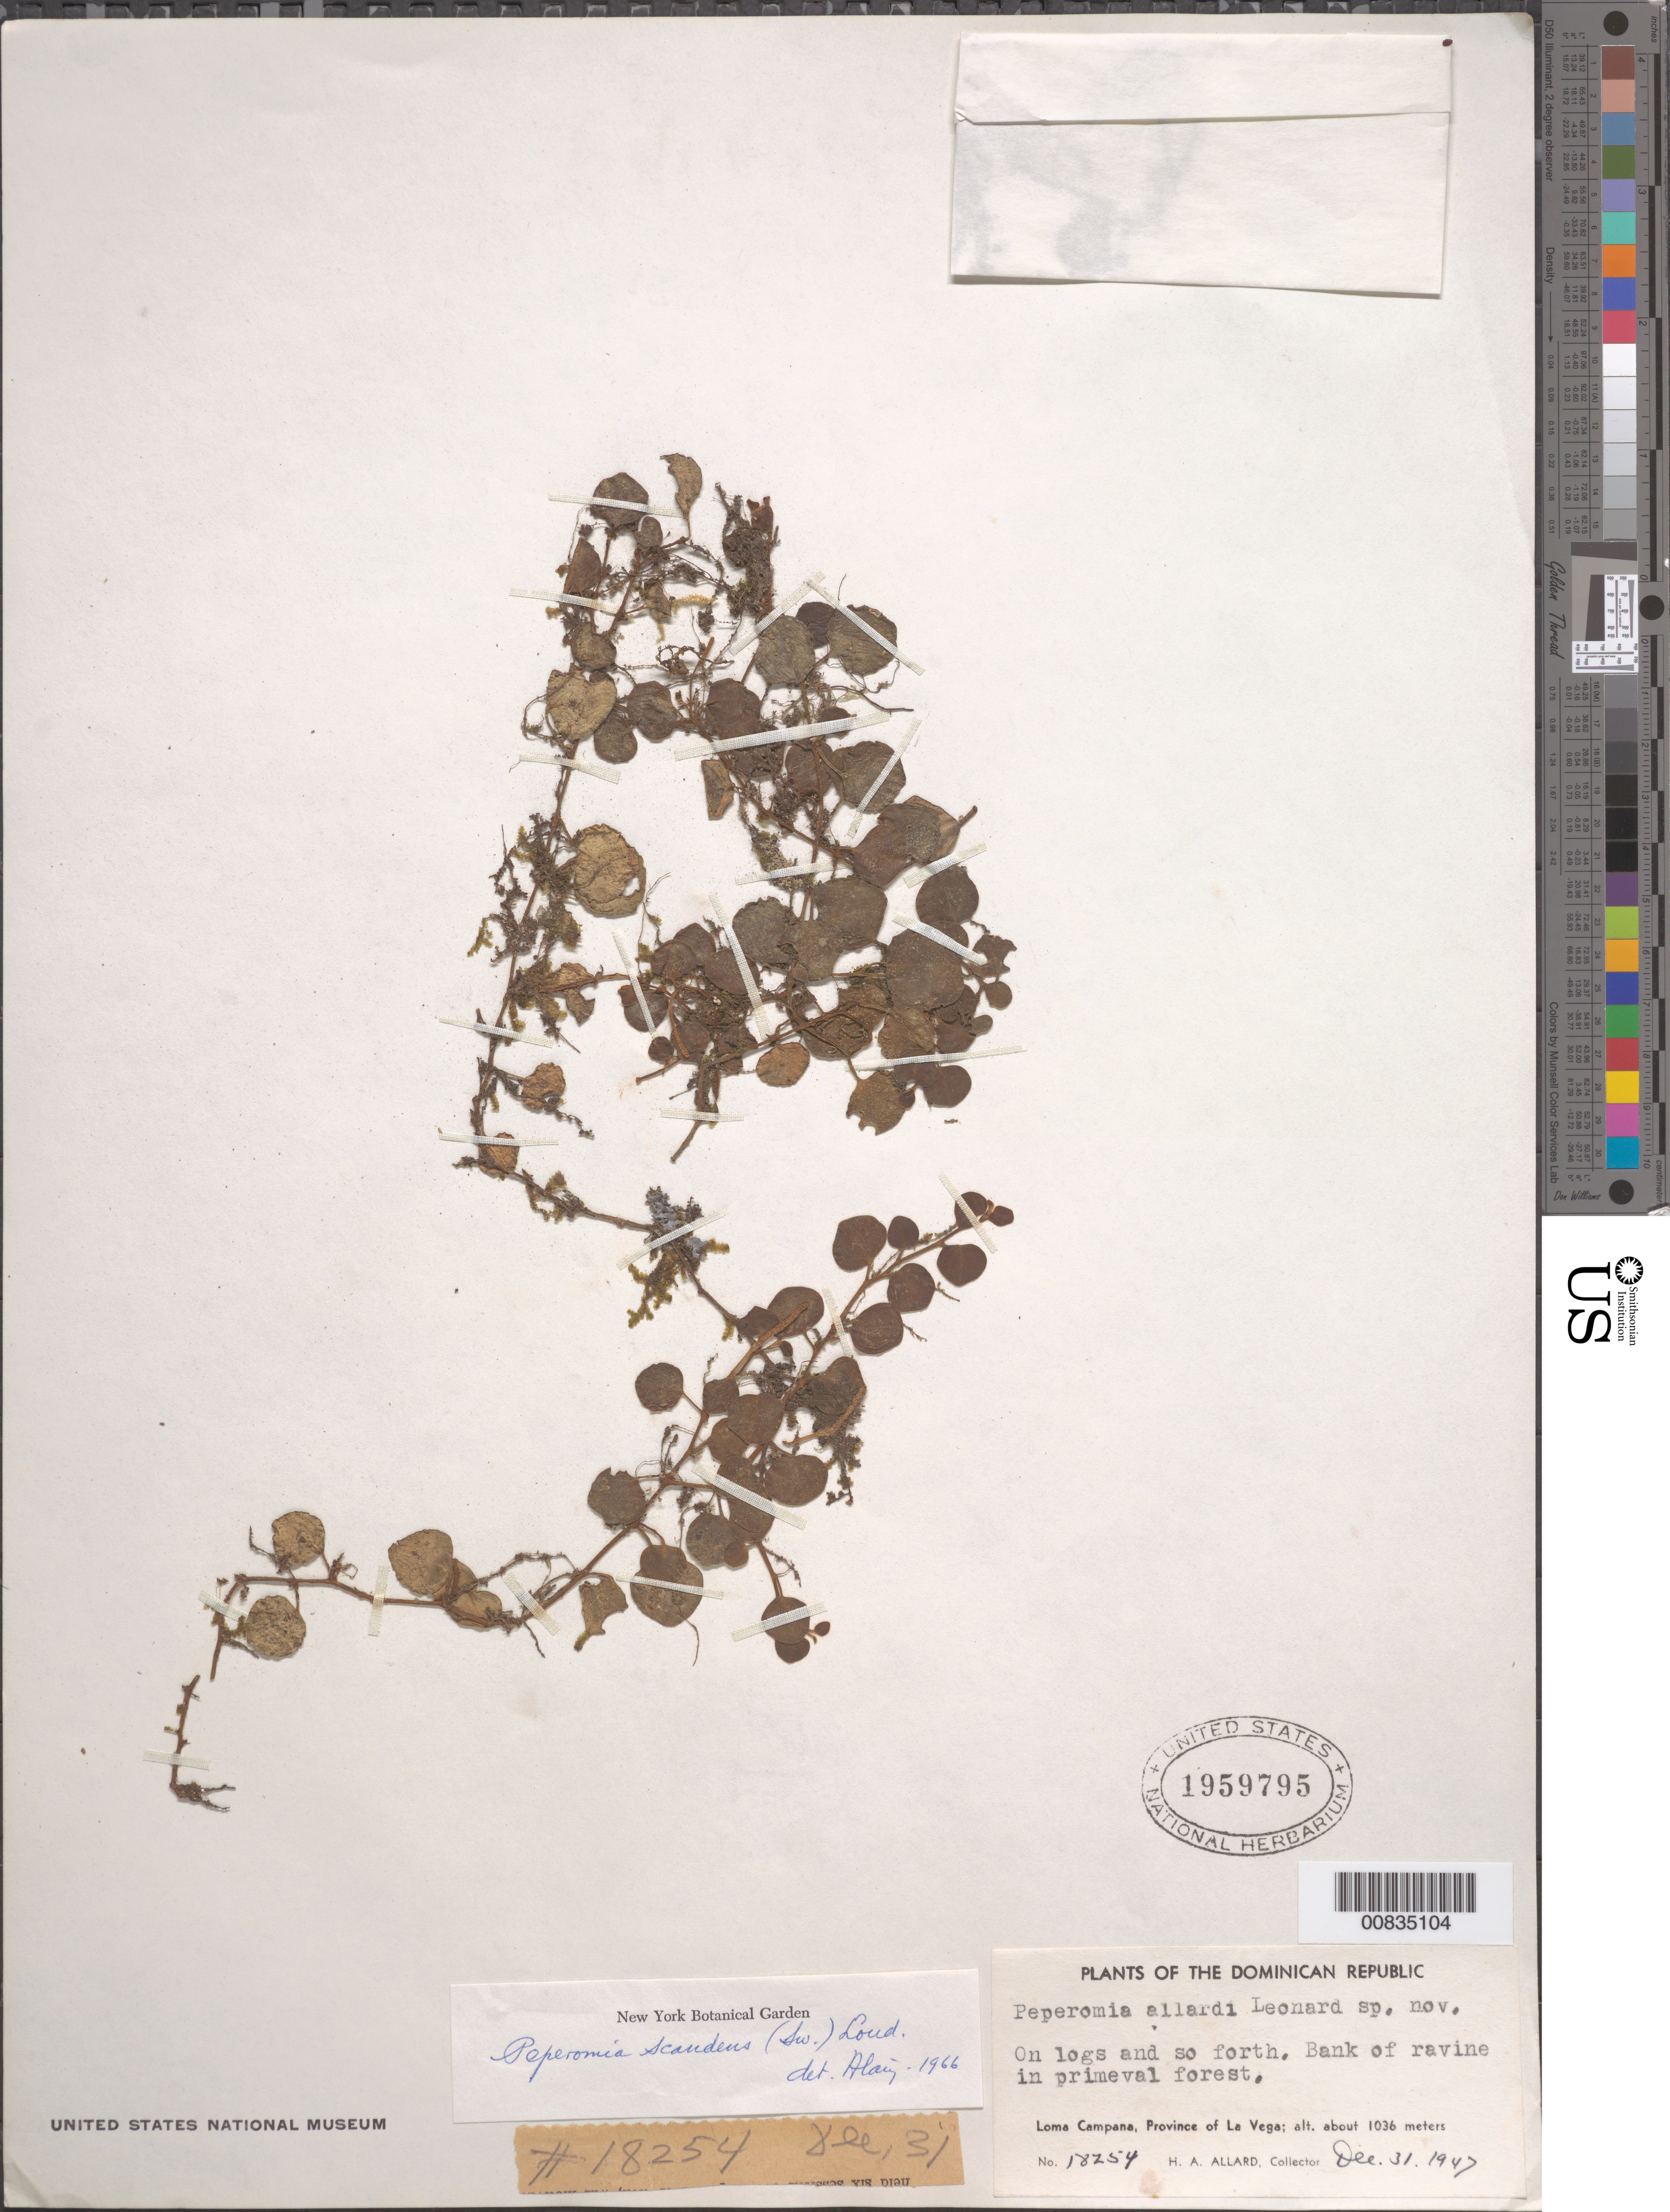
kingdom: Plantae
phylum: Tracheophyta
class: Magnoliopsida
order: Piperales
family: Piperaceae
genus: Peperomia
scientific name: Peperomia serpens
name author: (Sw.) Loudon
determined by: Liogier, Alain H.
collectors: H. A. Allard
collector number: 18254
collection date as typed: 31 Dec 1947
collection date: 1947-12-31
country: Dominican Republic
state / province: La Vega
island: Hispaniola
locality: Loma Campana.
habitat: On logs and so forth. Bank of ravine in primeval forest.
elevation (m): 1036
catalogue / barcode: US 1959795